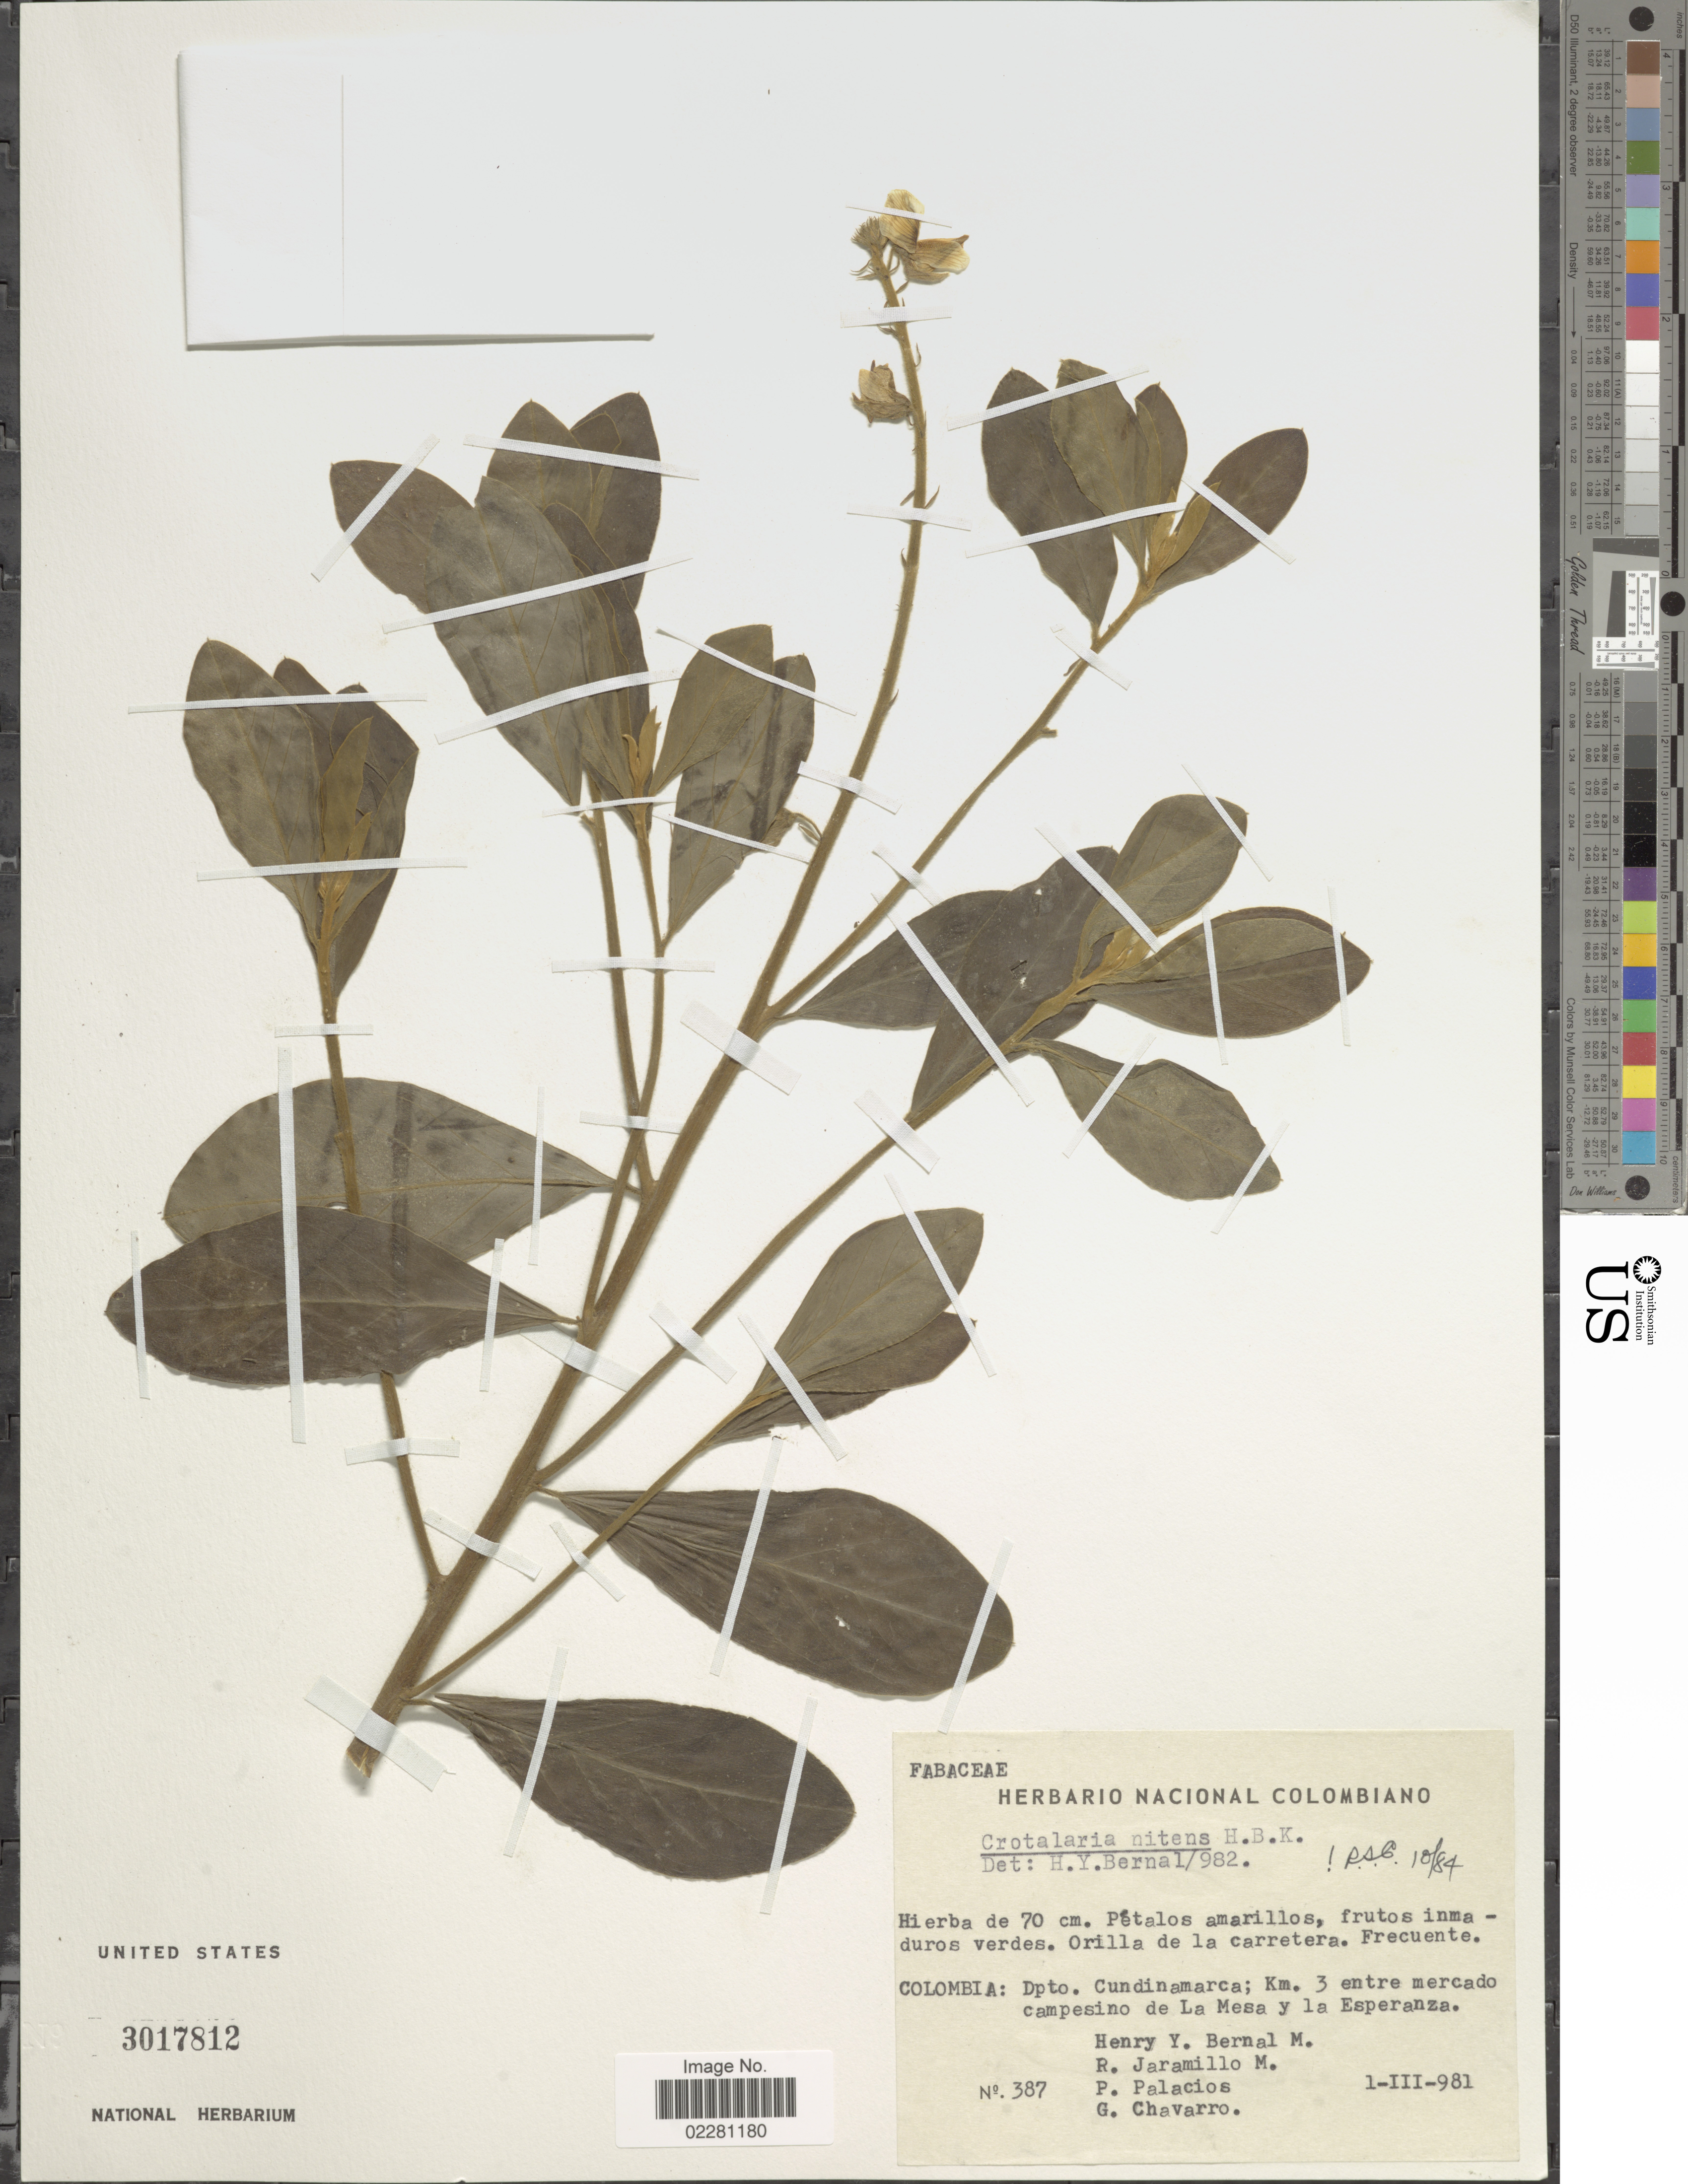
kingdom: Plantae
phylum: Tracheophyta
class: Magnoliopsida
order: Fabales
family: Fabaceae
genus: Crotalaria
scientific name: Crotalaria nitens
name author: Kunth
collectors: H. Y. Bernal, R. Jaramillo M., P. Palacios & G. Chavarro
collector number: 387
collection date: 1981-03-01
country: Colombia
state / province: Cundinamarca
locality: Km 3 entre mercado campesino de La Mesa y la Esperanza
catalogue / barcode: US 3017812